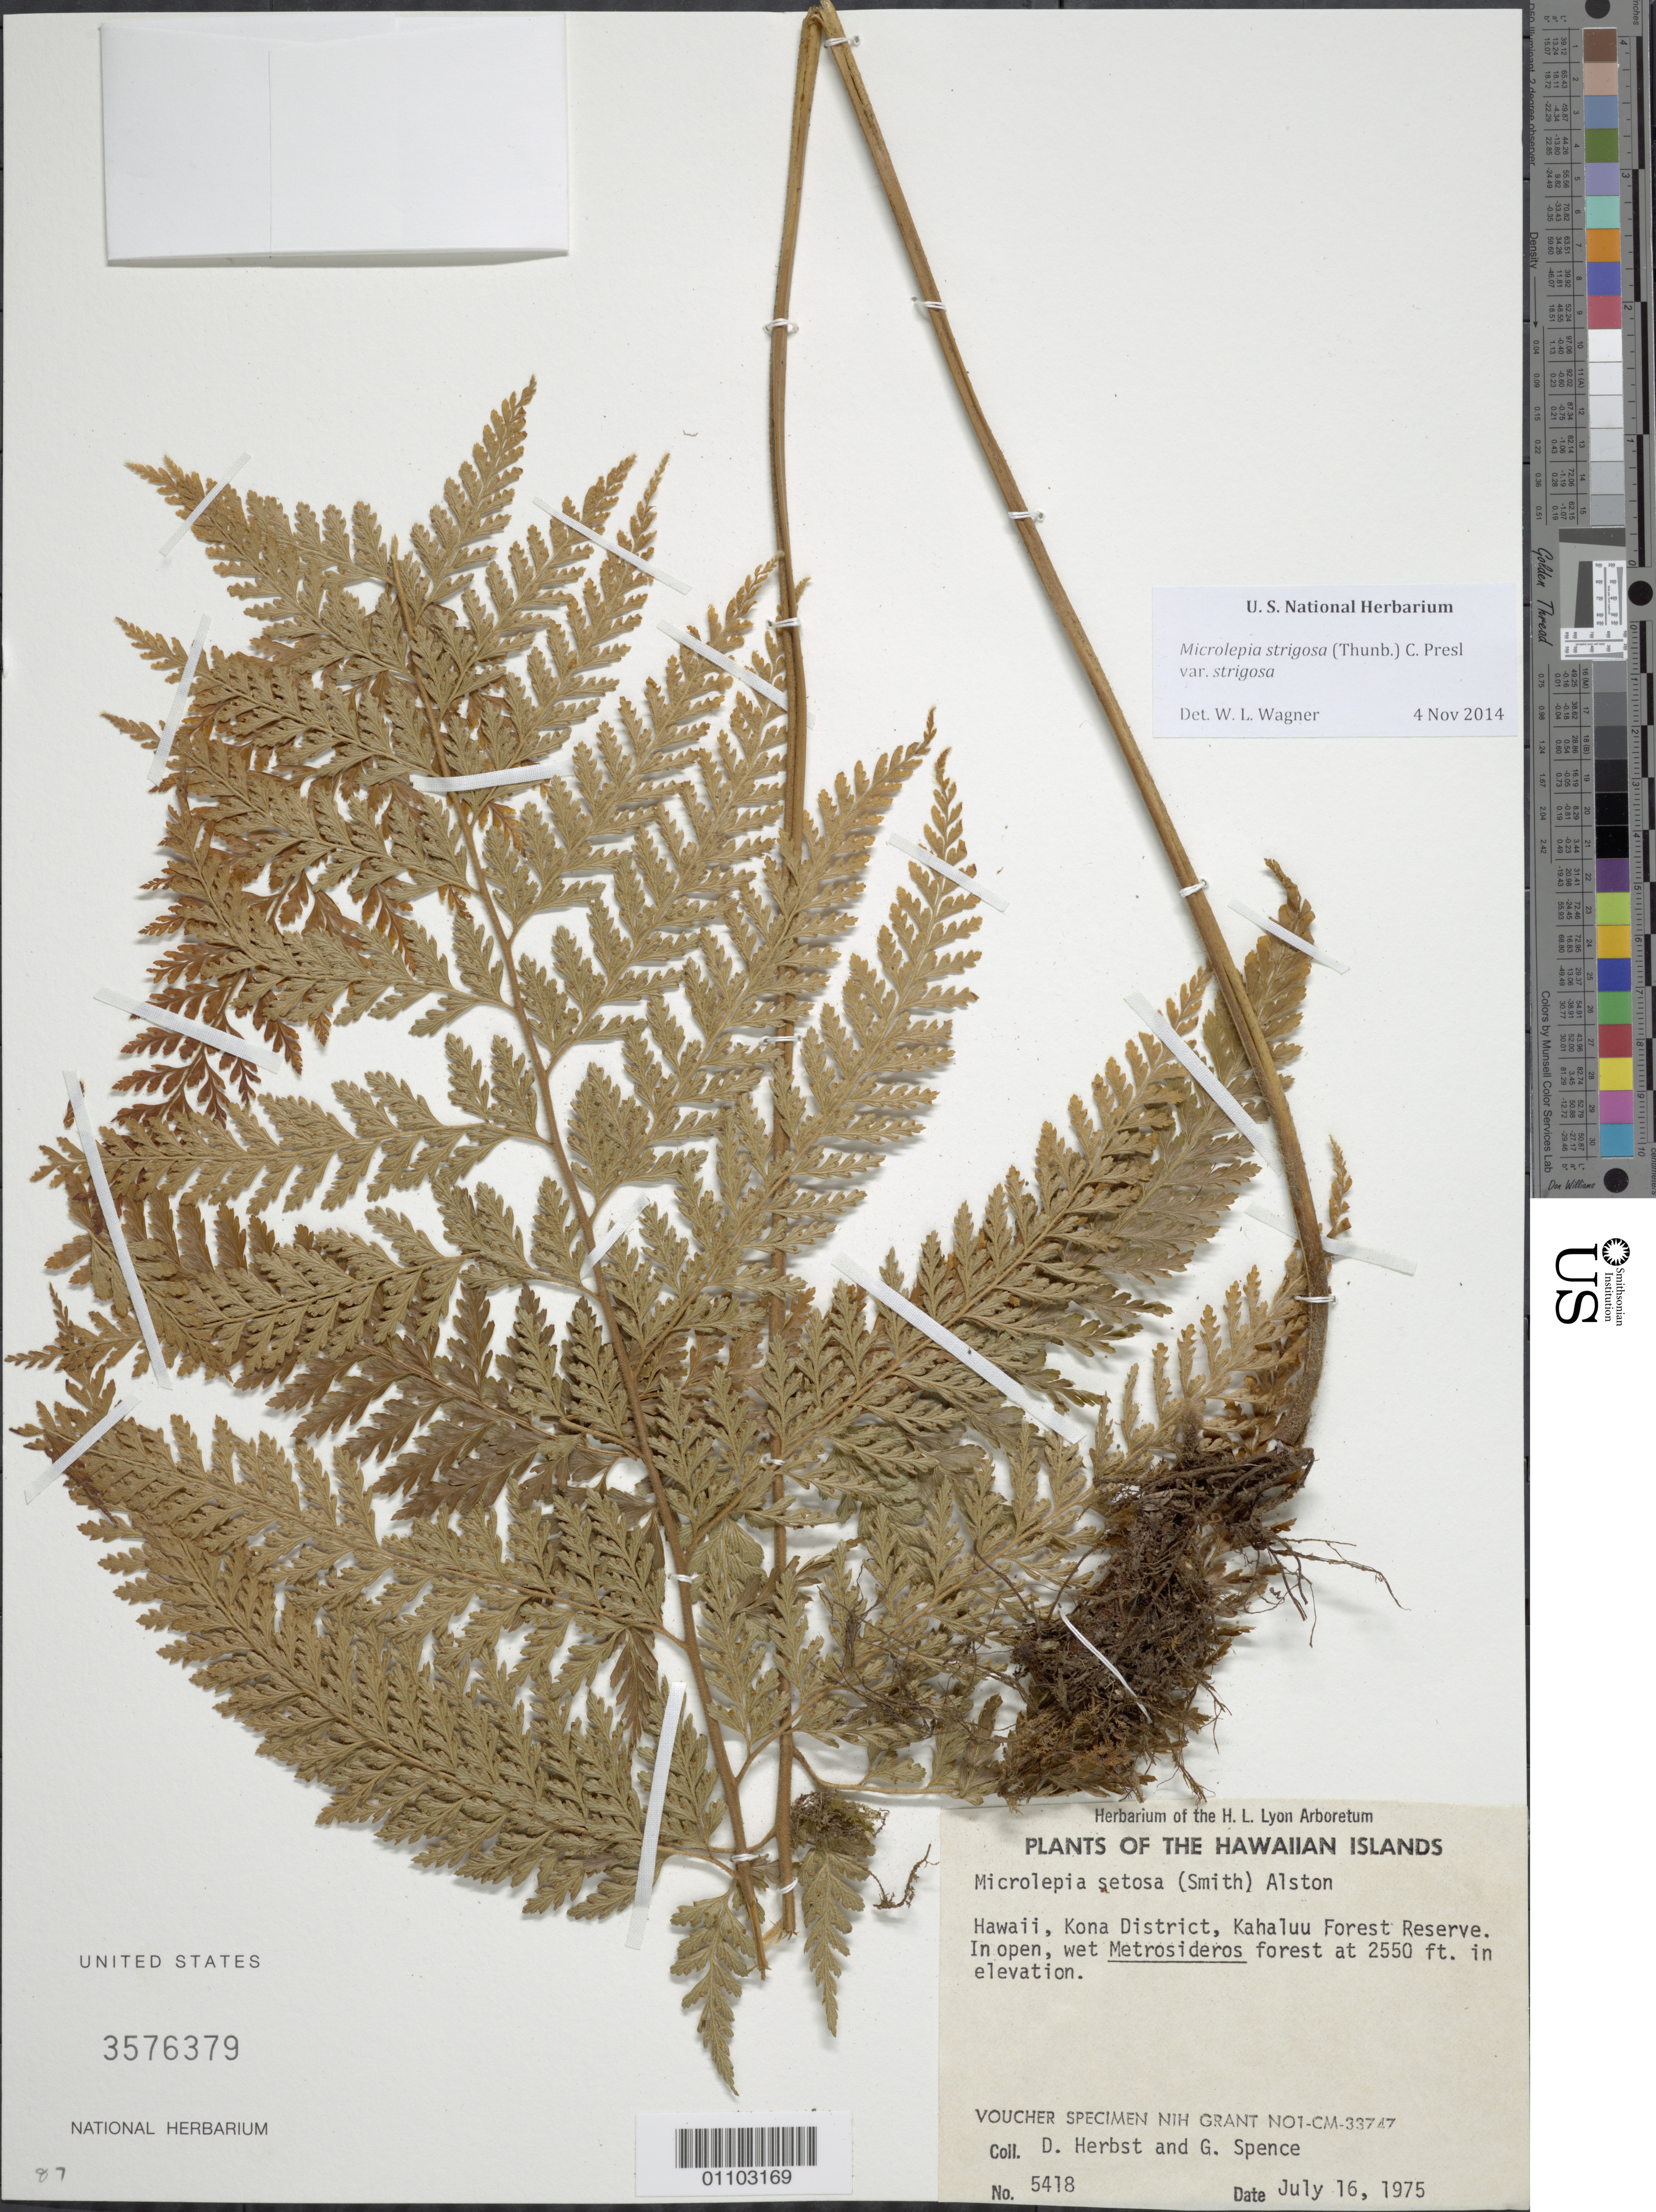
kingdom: Plantae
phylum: Tracheophyta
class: Polypodiopsida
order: Polypodiales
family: Dennstaedtiaceae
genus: Microlepia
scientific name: Microlepia strigosa var. strigosa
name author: (Thunb.) C. Presl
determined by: Wagner, W. L., (BOT), Smithsonian Institution - National Museum of Natural History (UNITED STATES)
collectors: D. R. Herbst & G. Spence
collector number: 5418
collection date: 1975-07-16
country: United States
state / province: Hawaii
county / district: Hawaii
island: Hawaii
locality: Kona District, Kahaluu Forest Reserve.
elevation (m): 777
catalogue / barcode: US 3576379